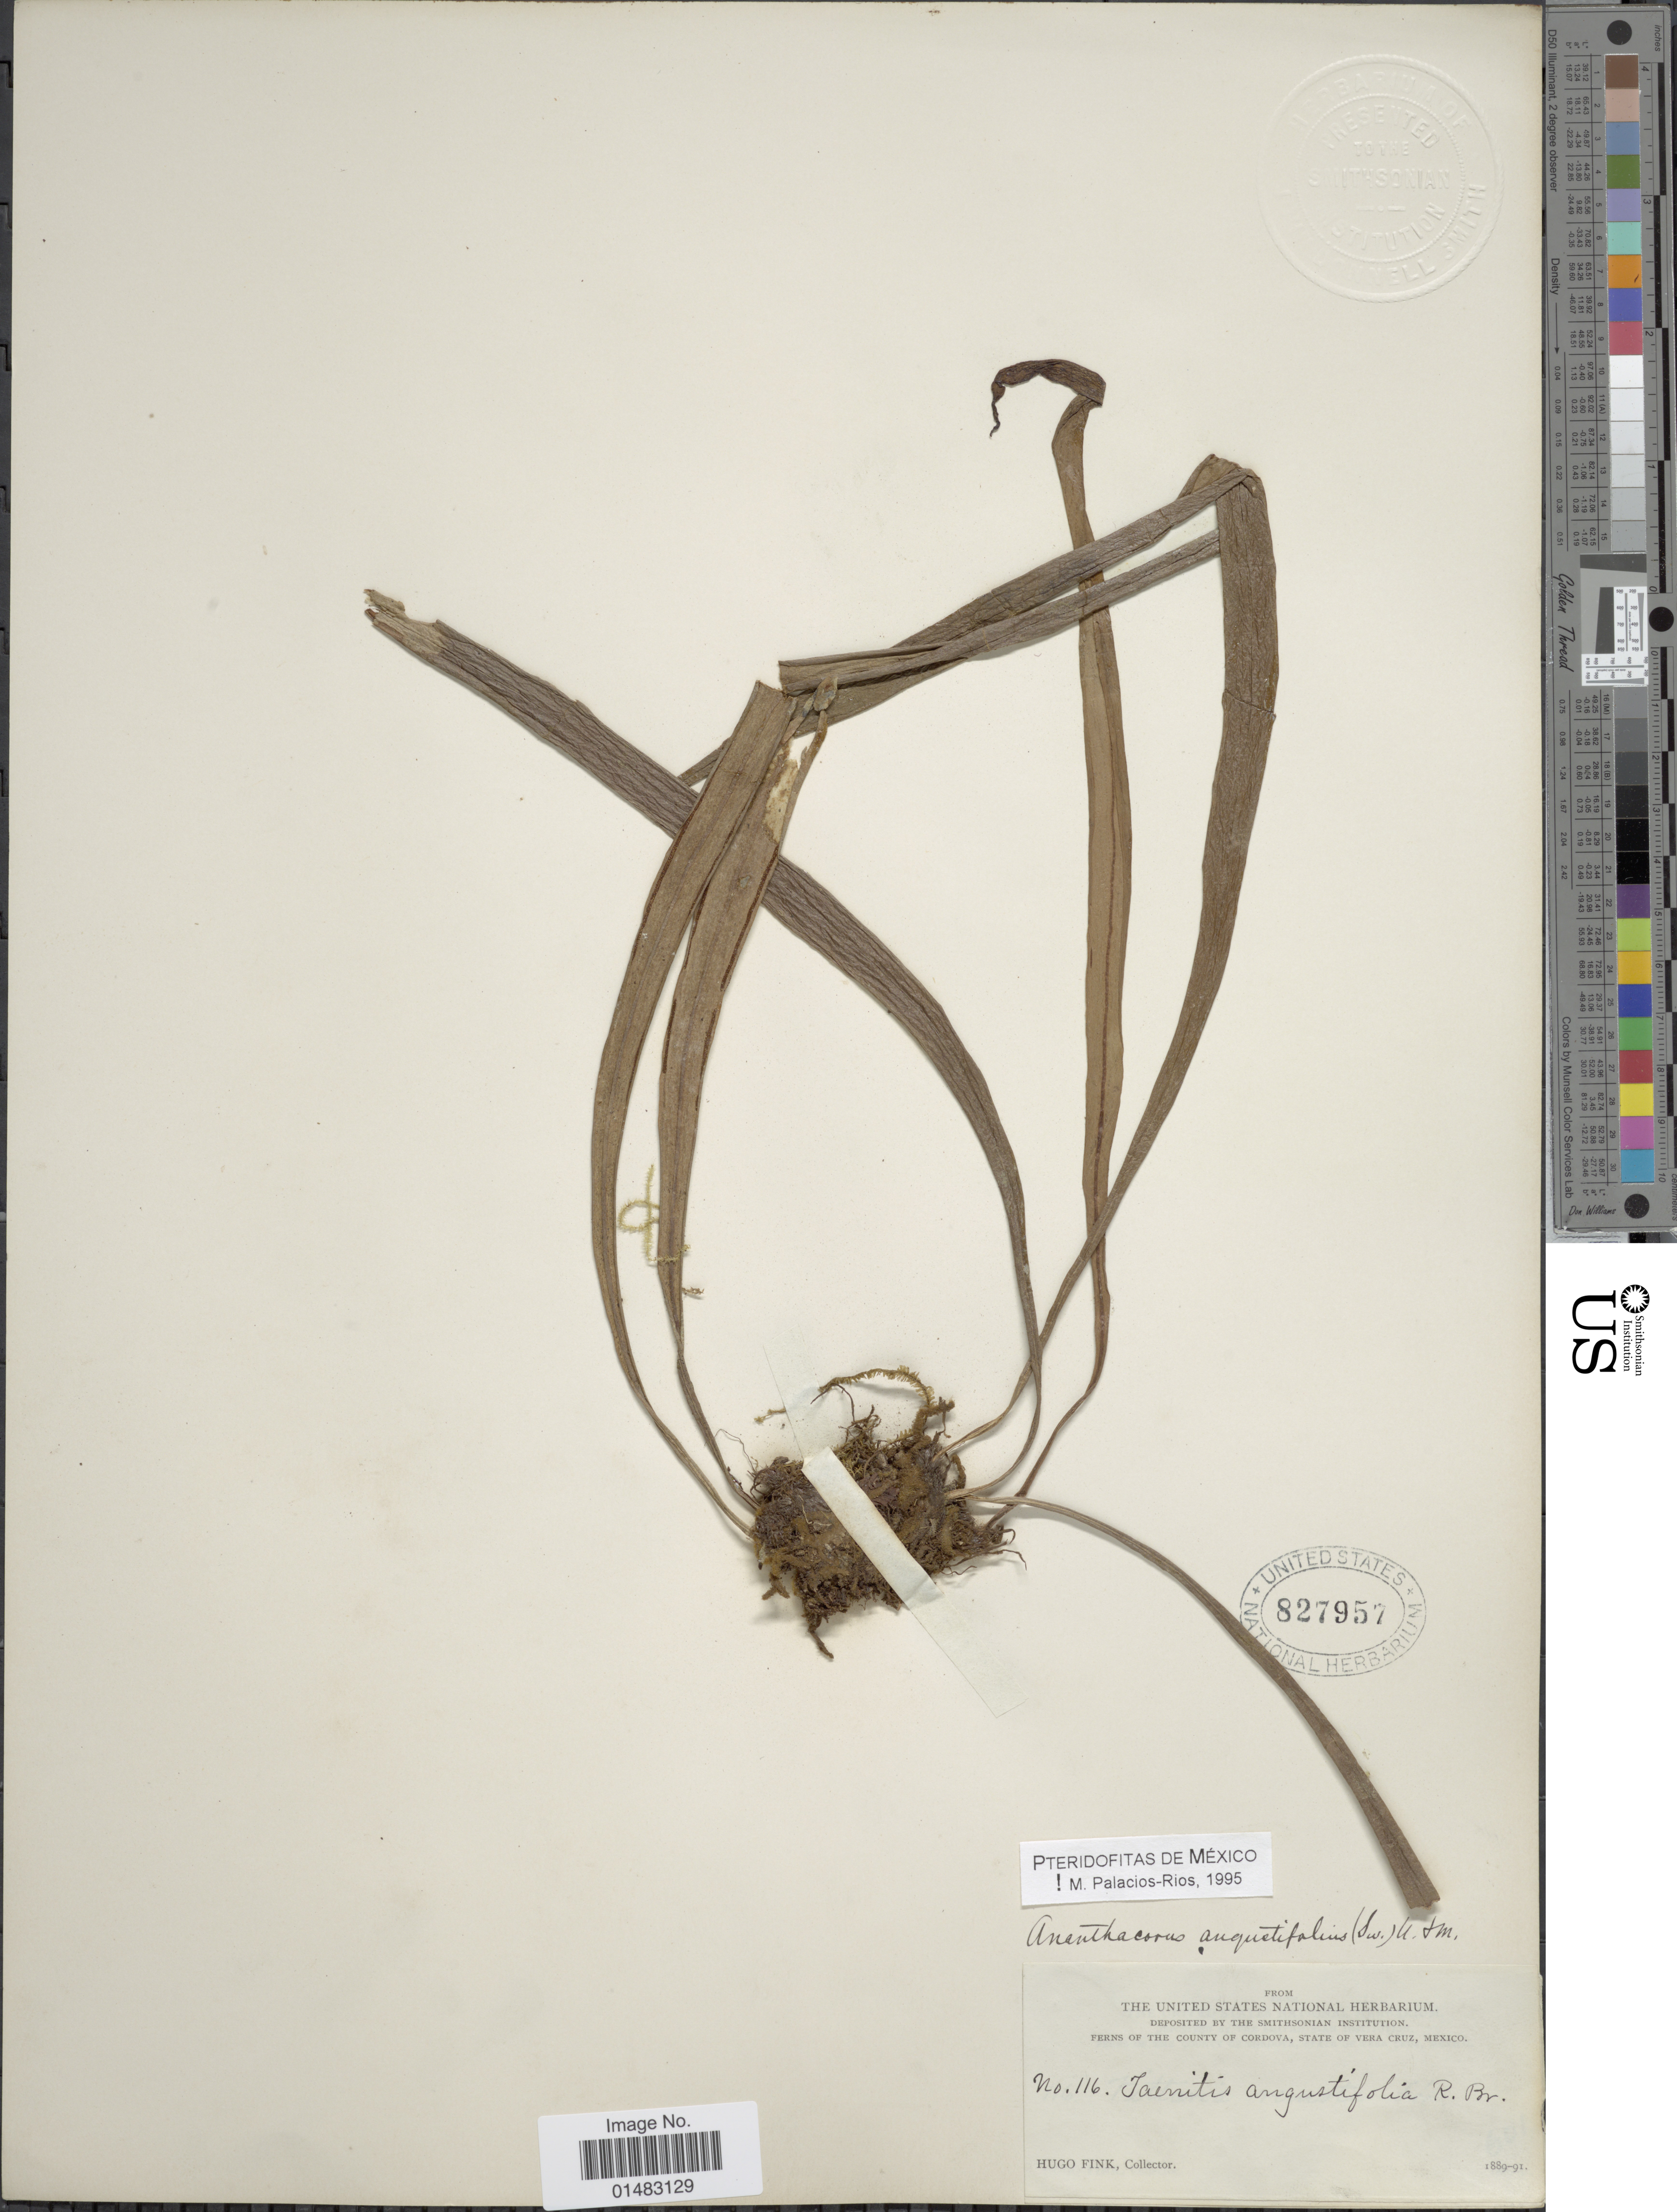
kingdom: Plantae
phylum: Tracheophyta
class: Polypodiopsida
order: Polypodiales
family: Pteridaceae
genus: Ananthacorus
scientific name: Ananthacorus angustifolius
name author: (Sw.) Underw. & Maxon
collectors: H. Fink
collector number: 116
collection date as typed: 1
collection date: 1889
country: Mexico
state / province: Veracruz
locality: The county of Cordova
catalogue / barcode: US 827957